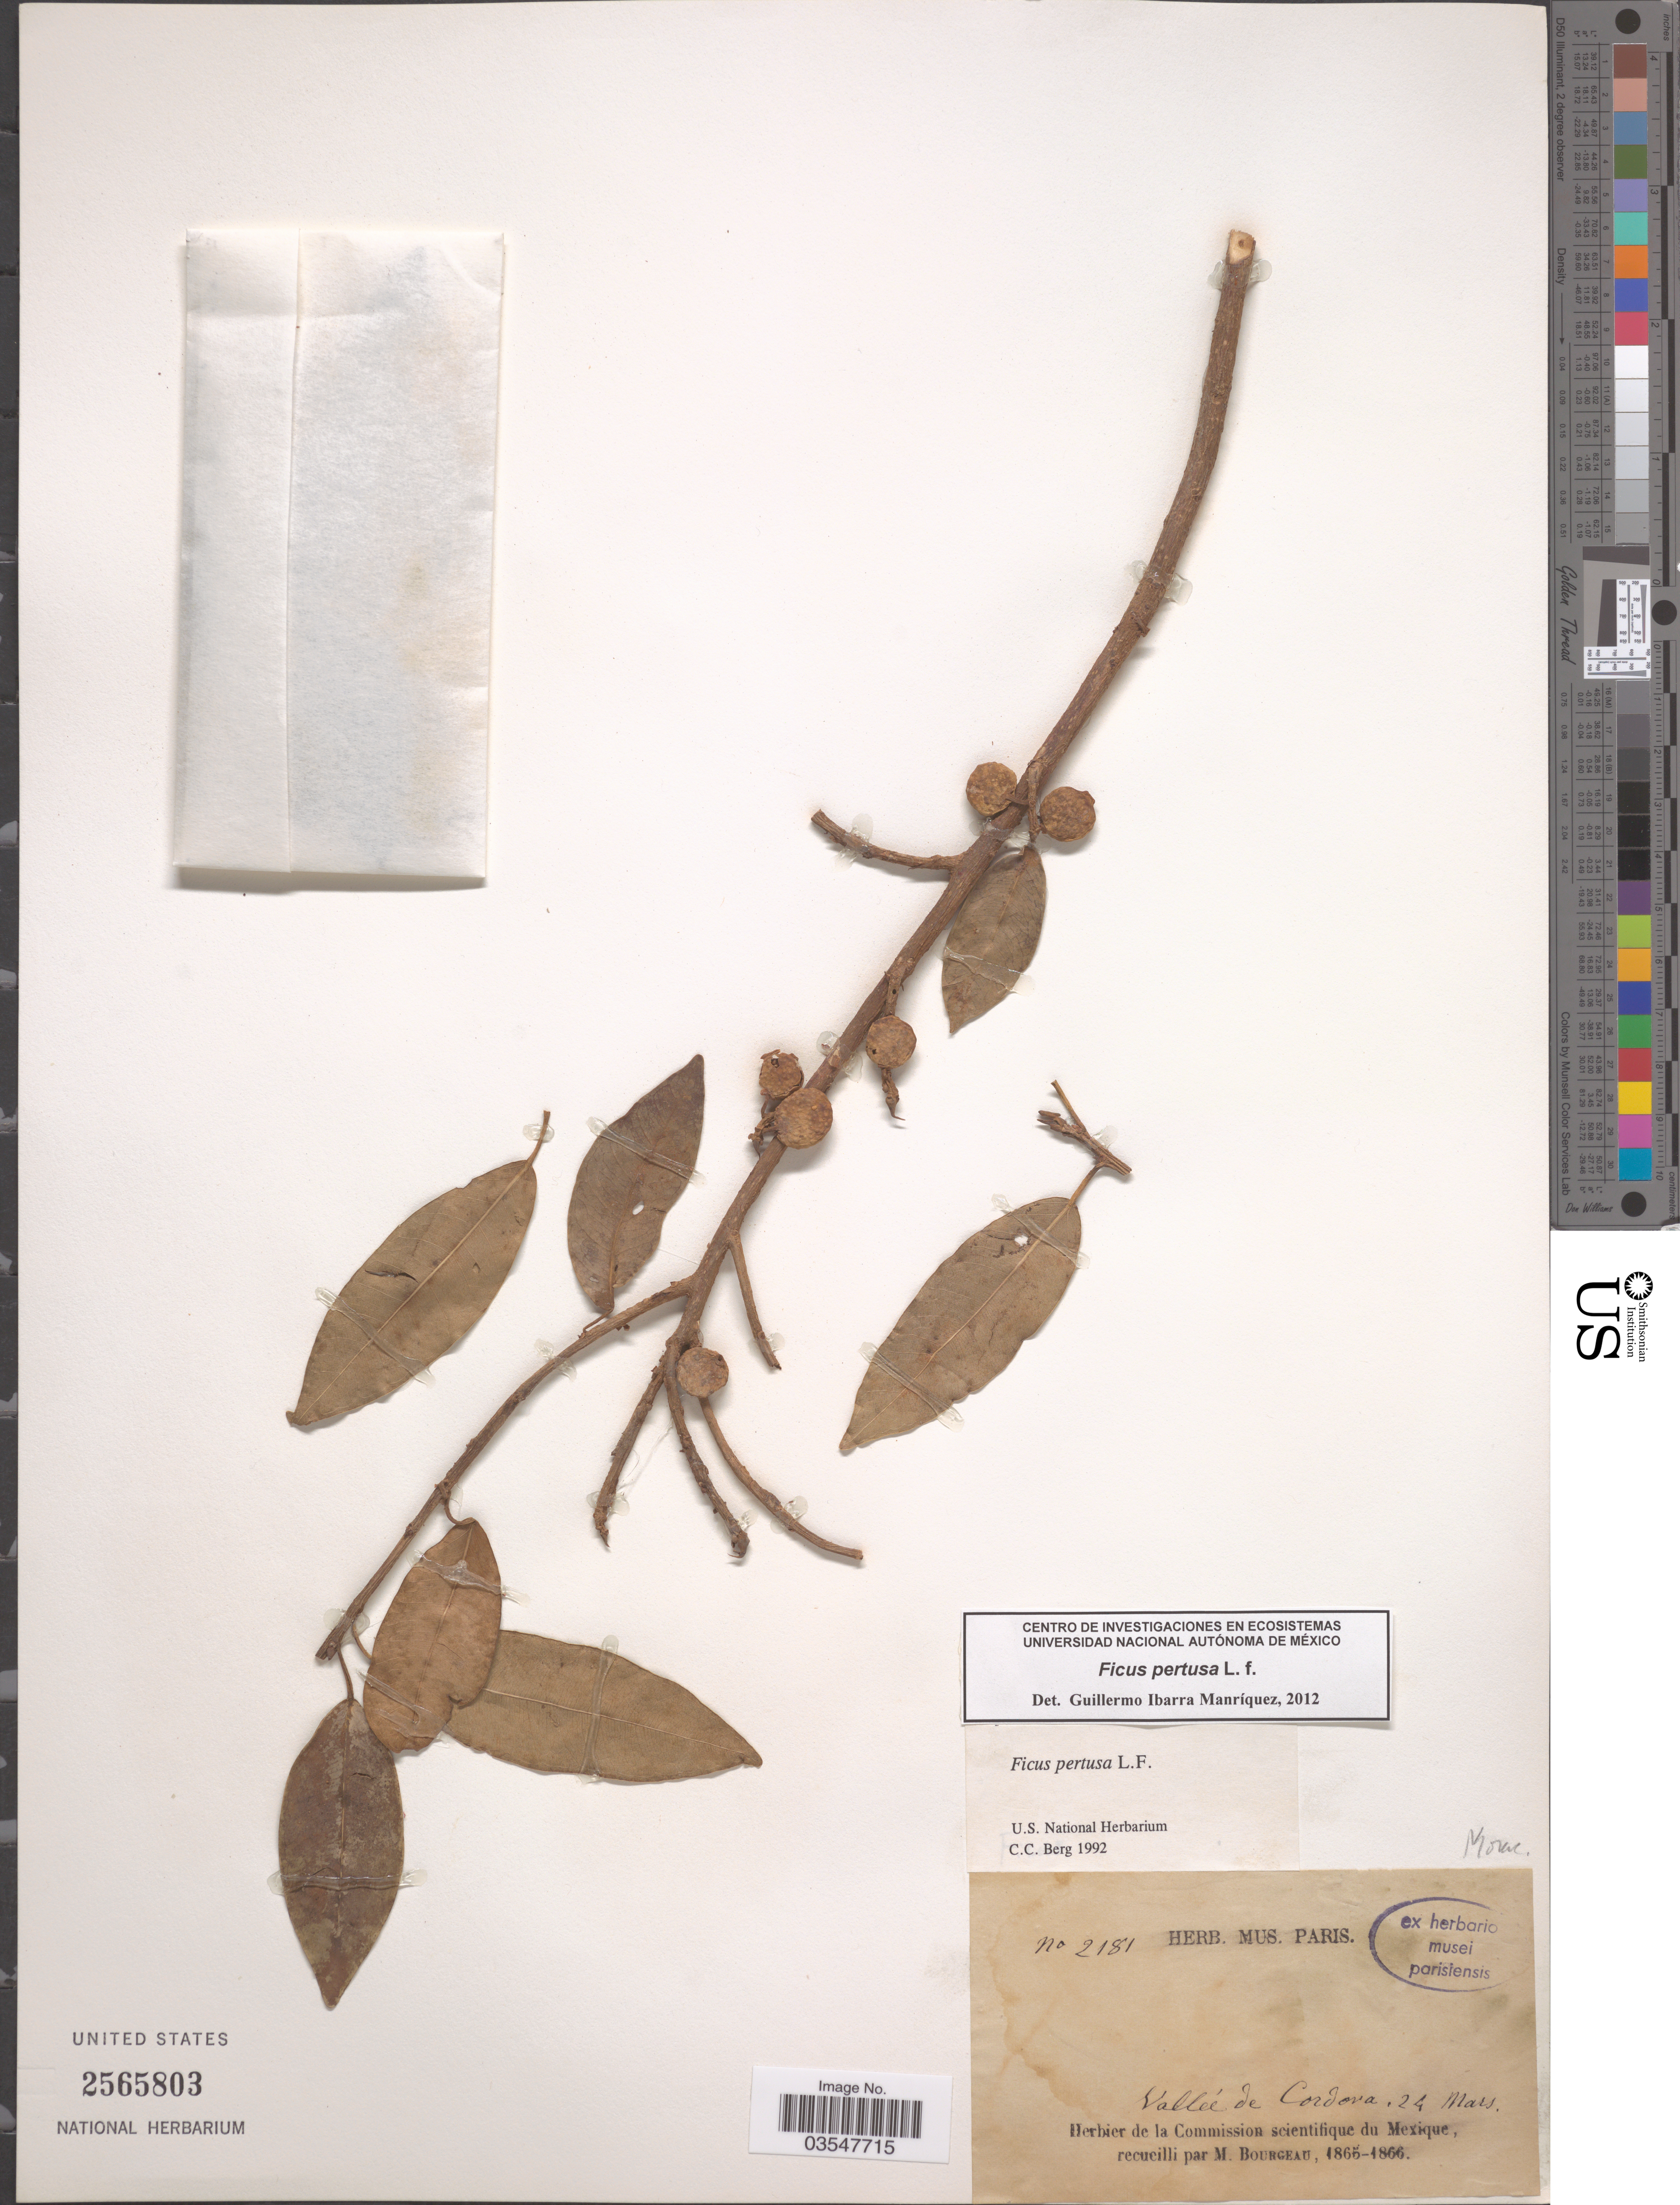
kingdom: Plantae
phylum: Tracheophyta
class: Magnoliopsida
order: Rosales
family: Moraceae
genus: Ficus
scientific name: Ficus padifolia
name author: Kunth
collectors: M. Bourgeau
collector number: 2181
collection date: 1865-03-24/1866-03-24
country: Mexico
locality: Vallée de Cordova.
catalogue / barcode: US 2565803